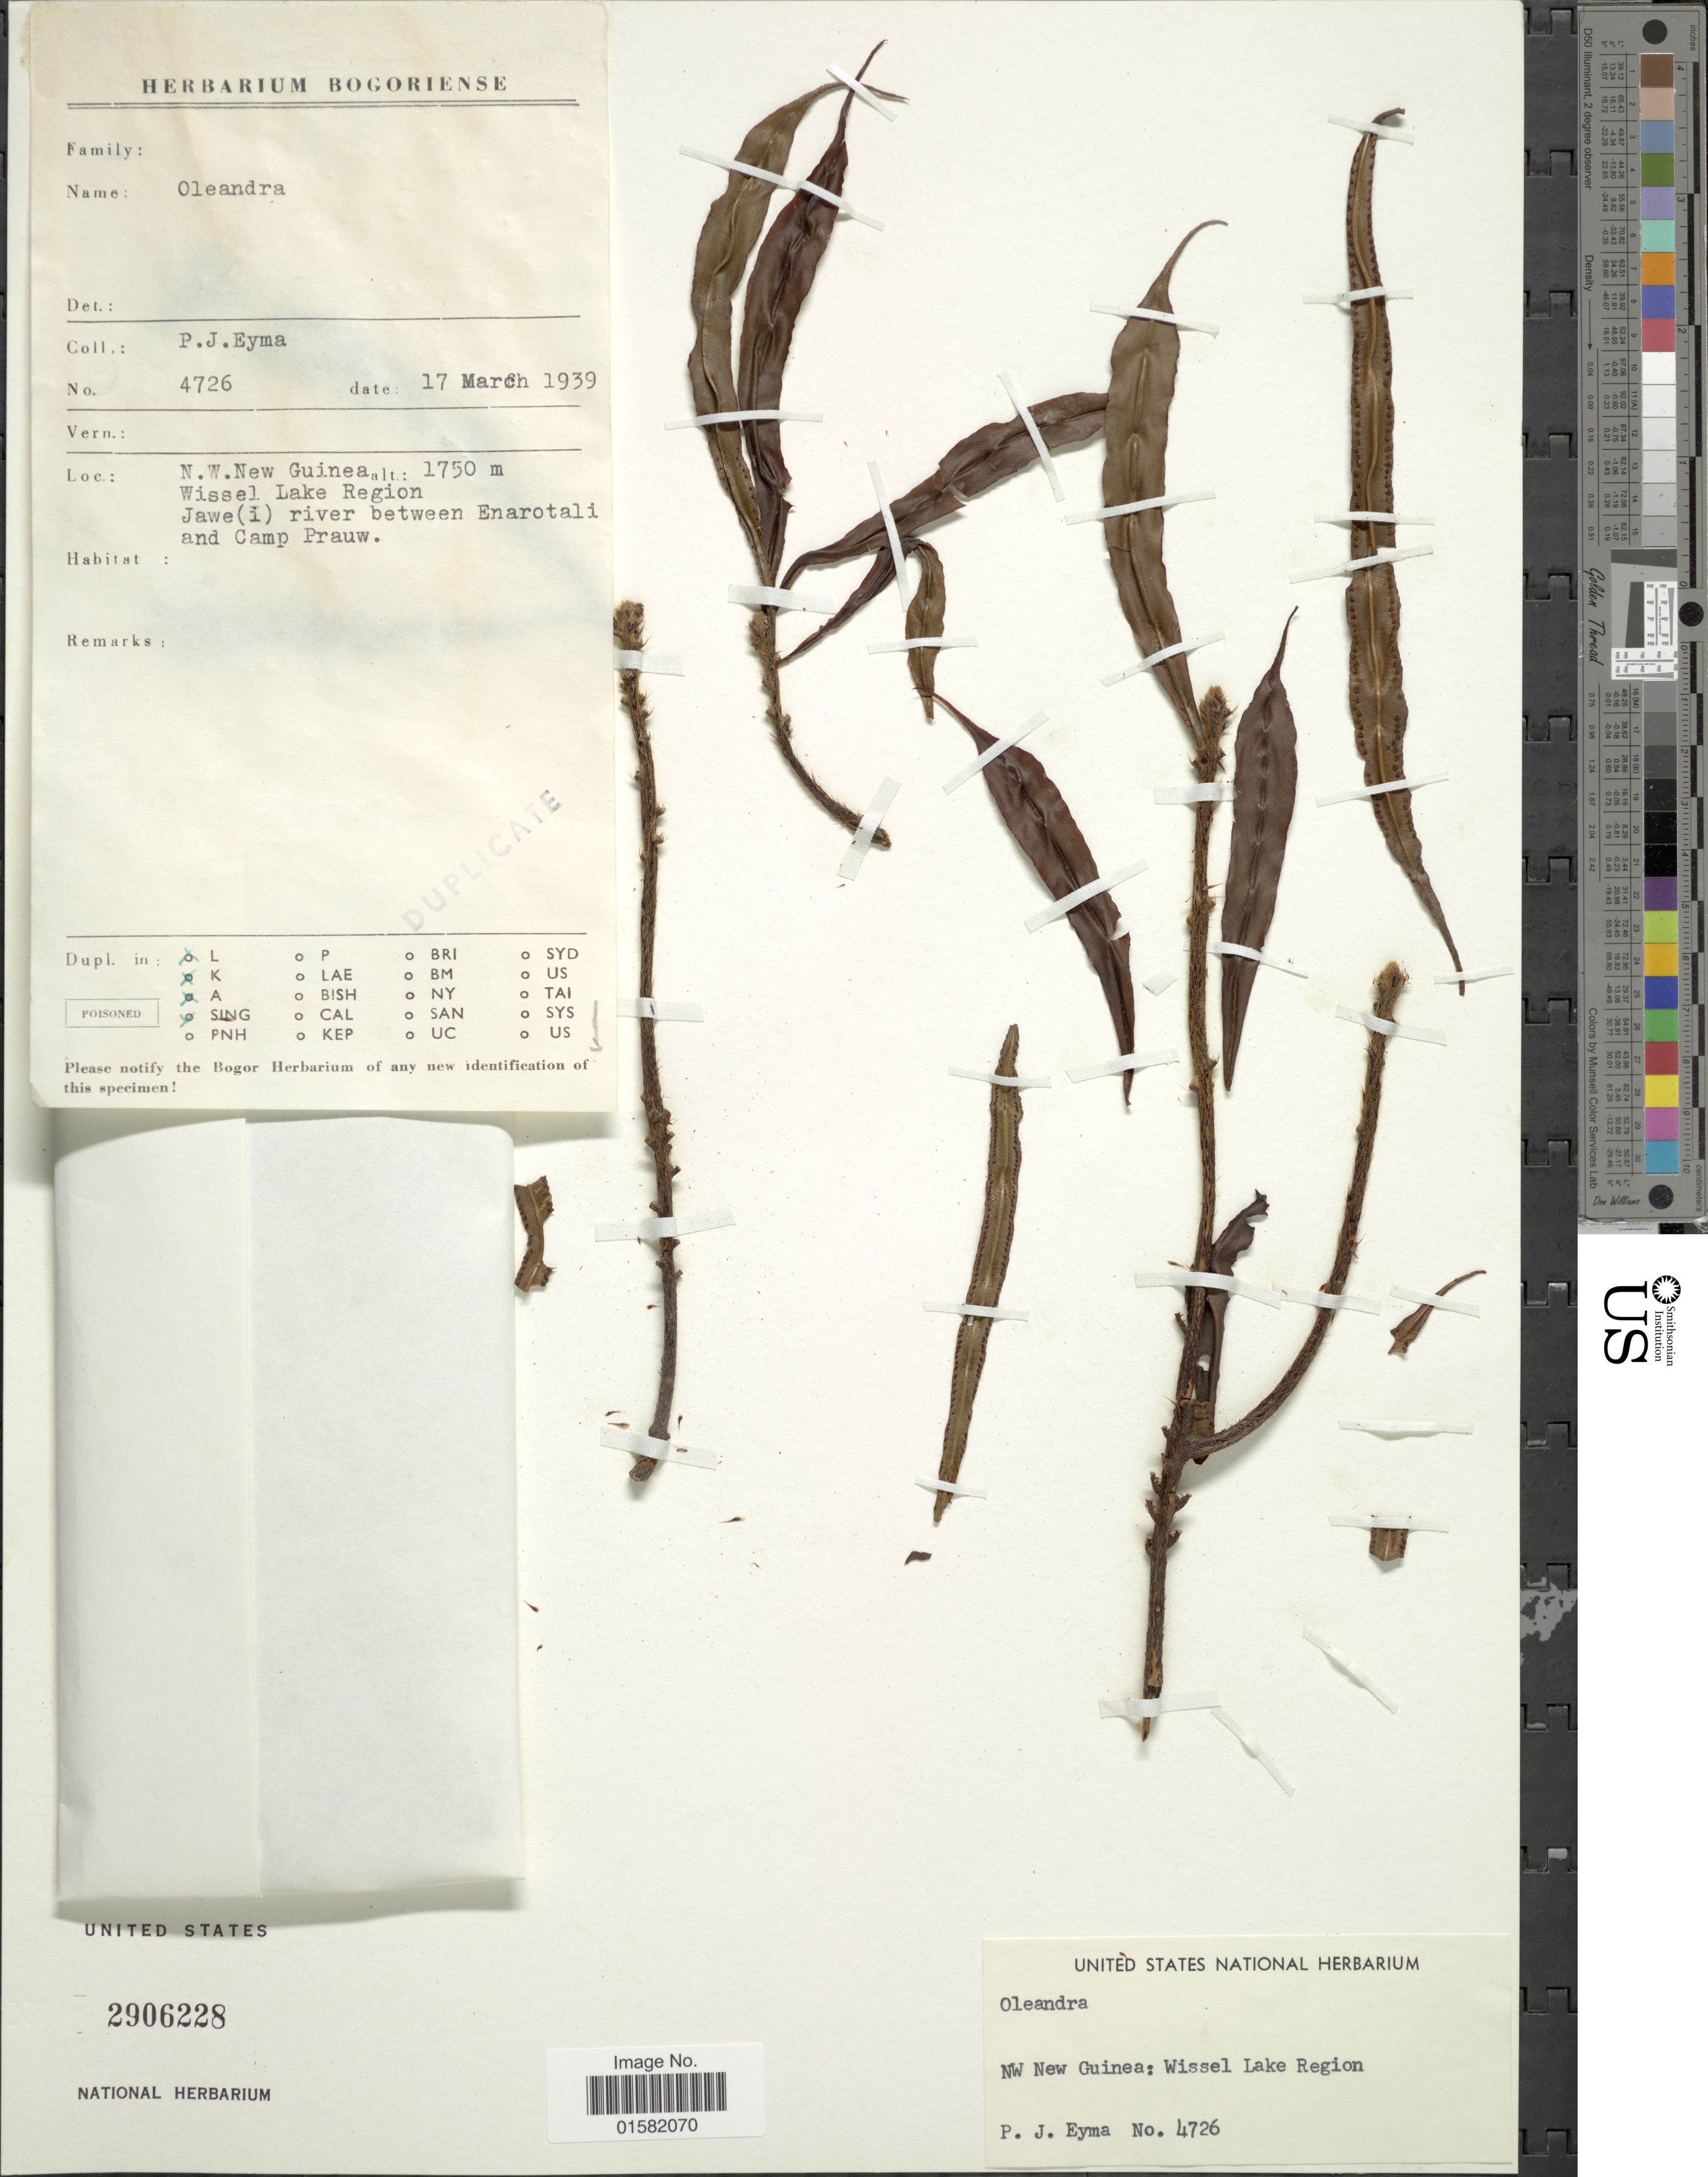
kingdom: Plantae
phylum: Tracheophyta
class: Polypodiopsida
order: Polypodiales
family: Oleandraceae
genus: Oleandra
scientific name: Oleandra sp.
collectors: P. J. Eyma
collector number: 4726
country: Papua New Guinea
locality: Nw New Guinea: Wissel Lake Region. Jawe (i) river between Enaratali and Camp Prauw.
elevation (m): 1750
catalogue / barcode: US 2906228